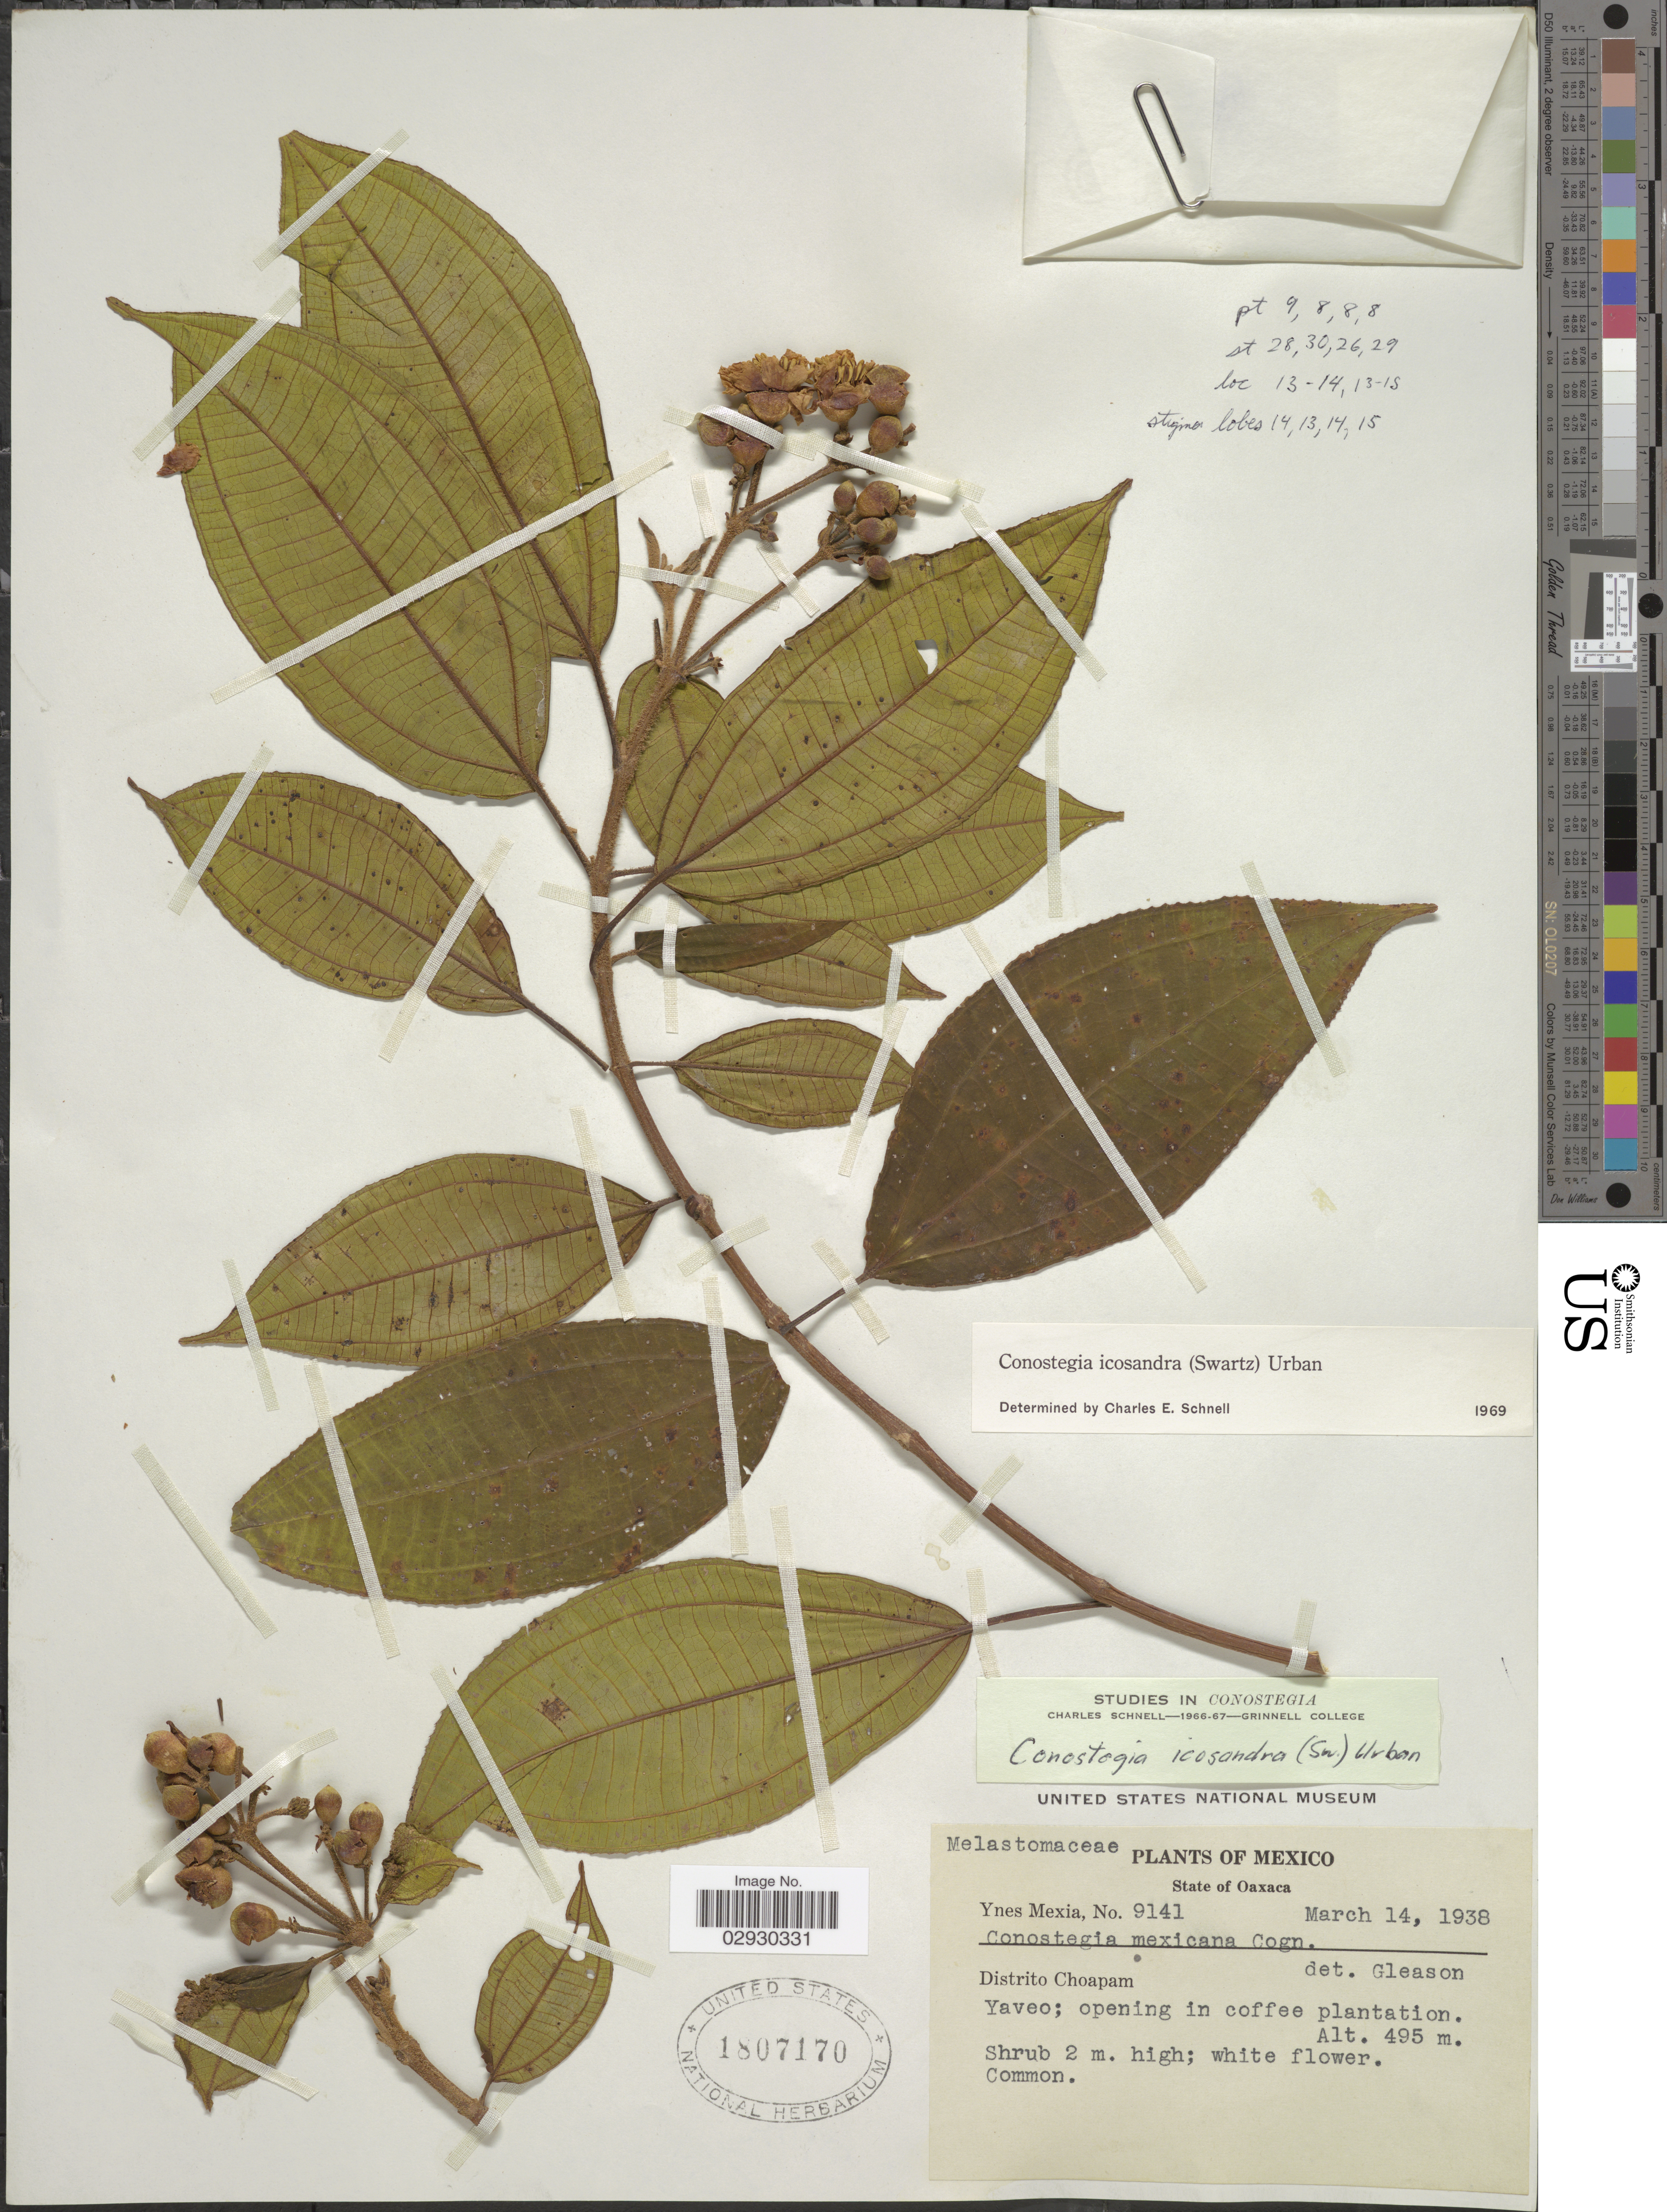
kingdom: Plantae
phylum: Tracheophyta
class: Magnoliopsida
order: Myrtales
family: Melastomataceae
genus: Conostegia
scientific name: Conostegia icosandra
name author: (Sw.) Urb.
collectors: Y. Mexia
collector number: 9141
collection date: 1938-03-14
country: Mexico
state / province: Oaxaca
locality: State of Oaxaca. Distrito Choapam. Yaveo.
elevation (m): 495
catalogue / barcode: US 1807170